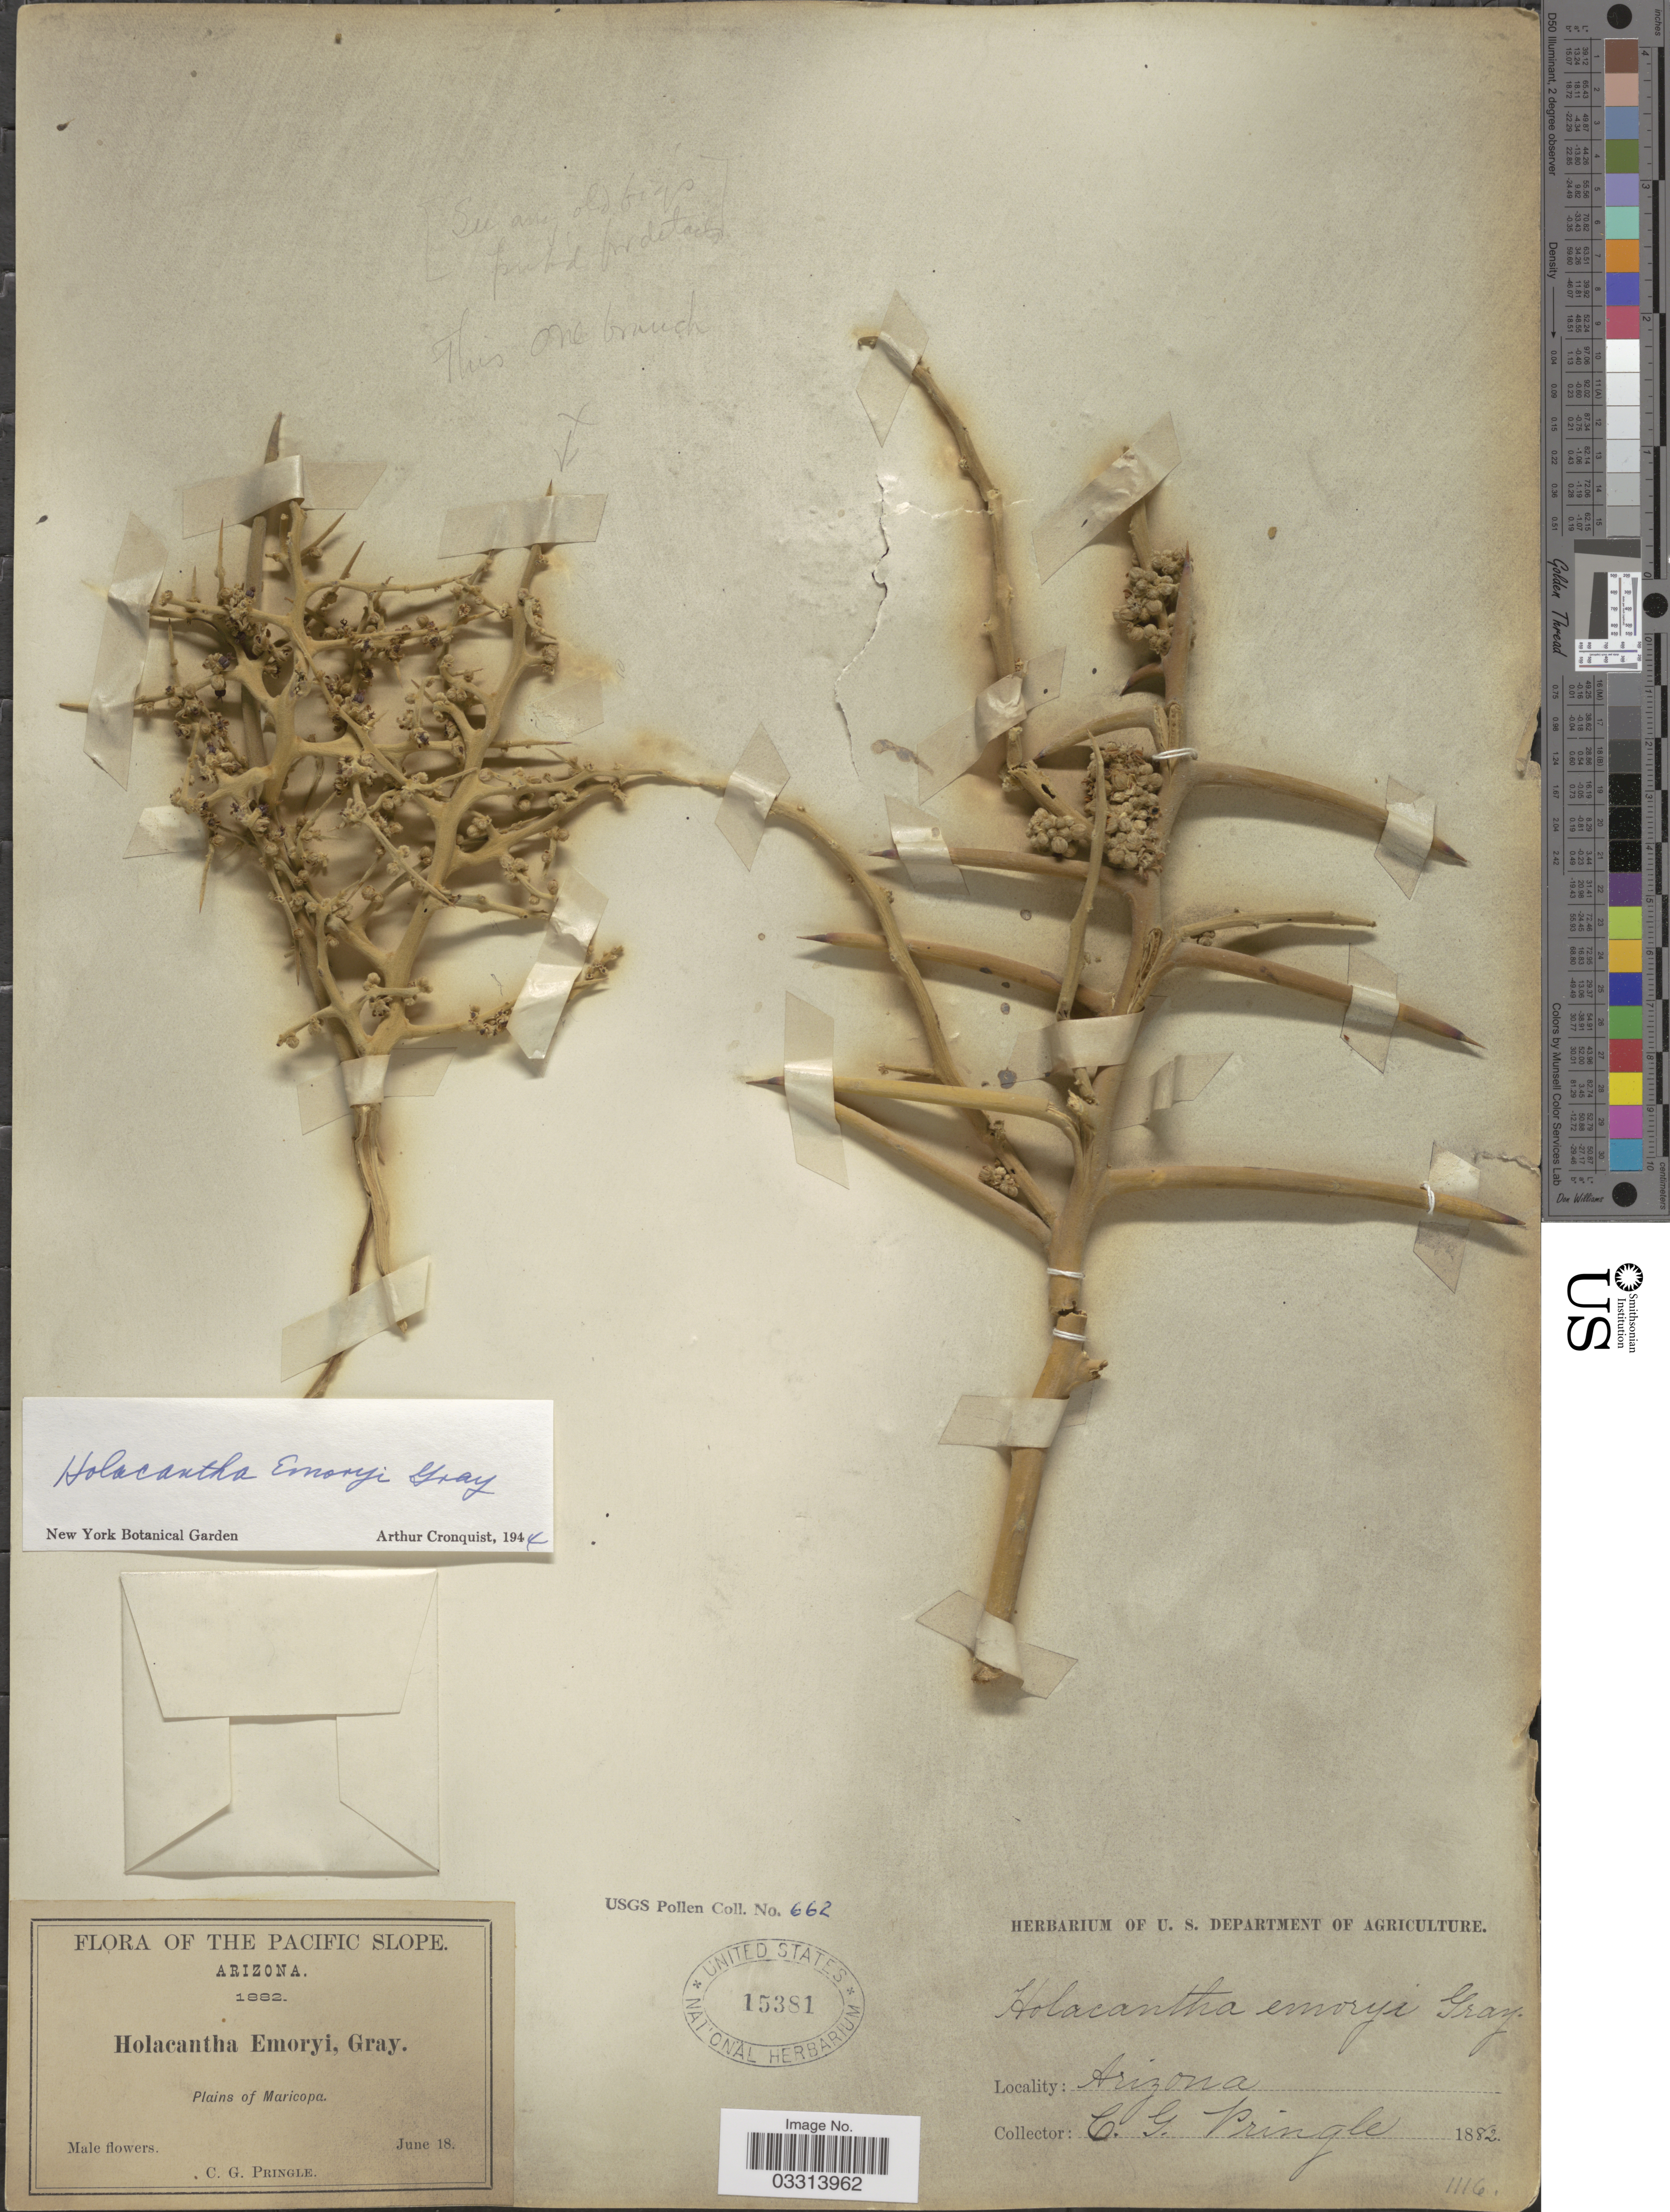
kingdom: Plantae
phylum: Tracheophyta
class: Magnoliopsida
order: Sapindales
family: Simaroubaceae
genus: Castela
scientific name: Castela emoryi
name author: (A. Gray) Moran & Felger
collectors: C. G. Pringle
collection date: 1882-06-18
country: United States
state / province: Arizona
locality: The Pacific Slope. Plains of Maricopa.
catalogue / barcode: US 15381